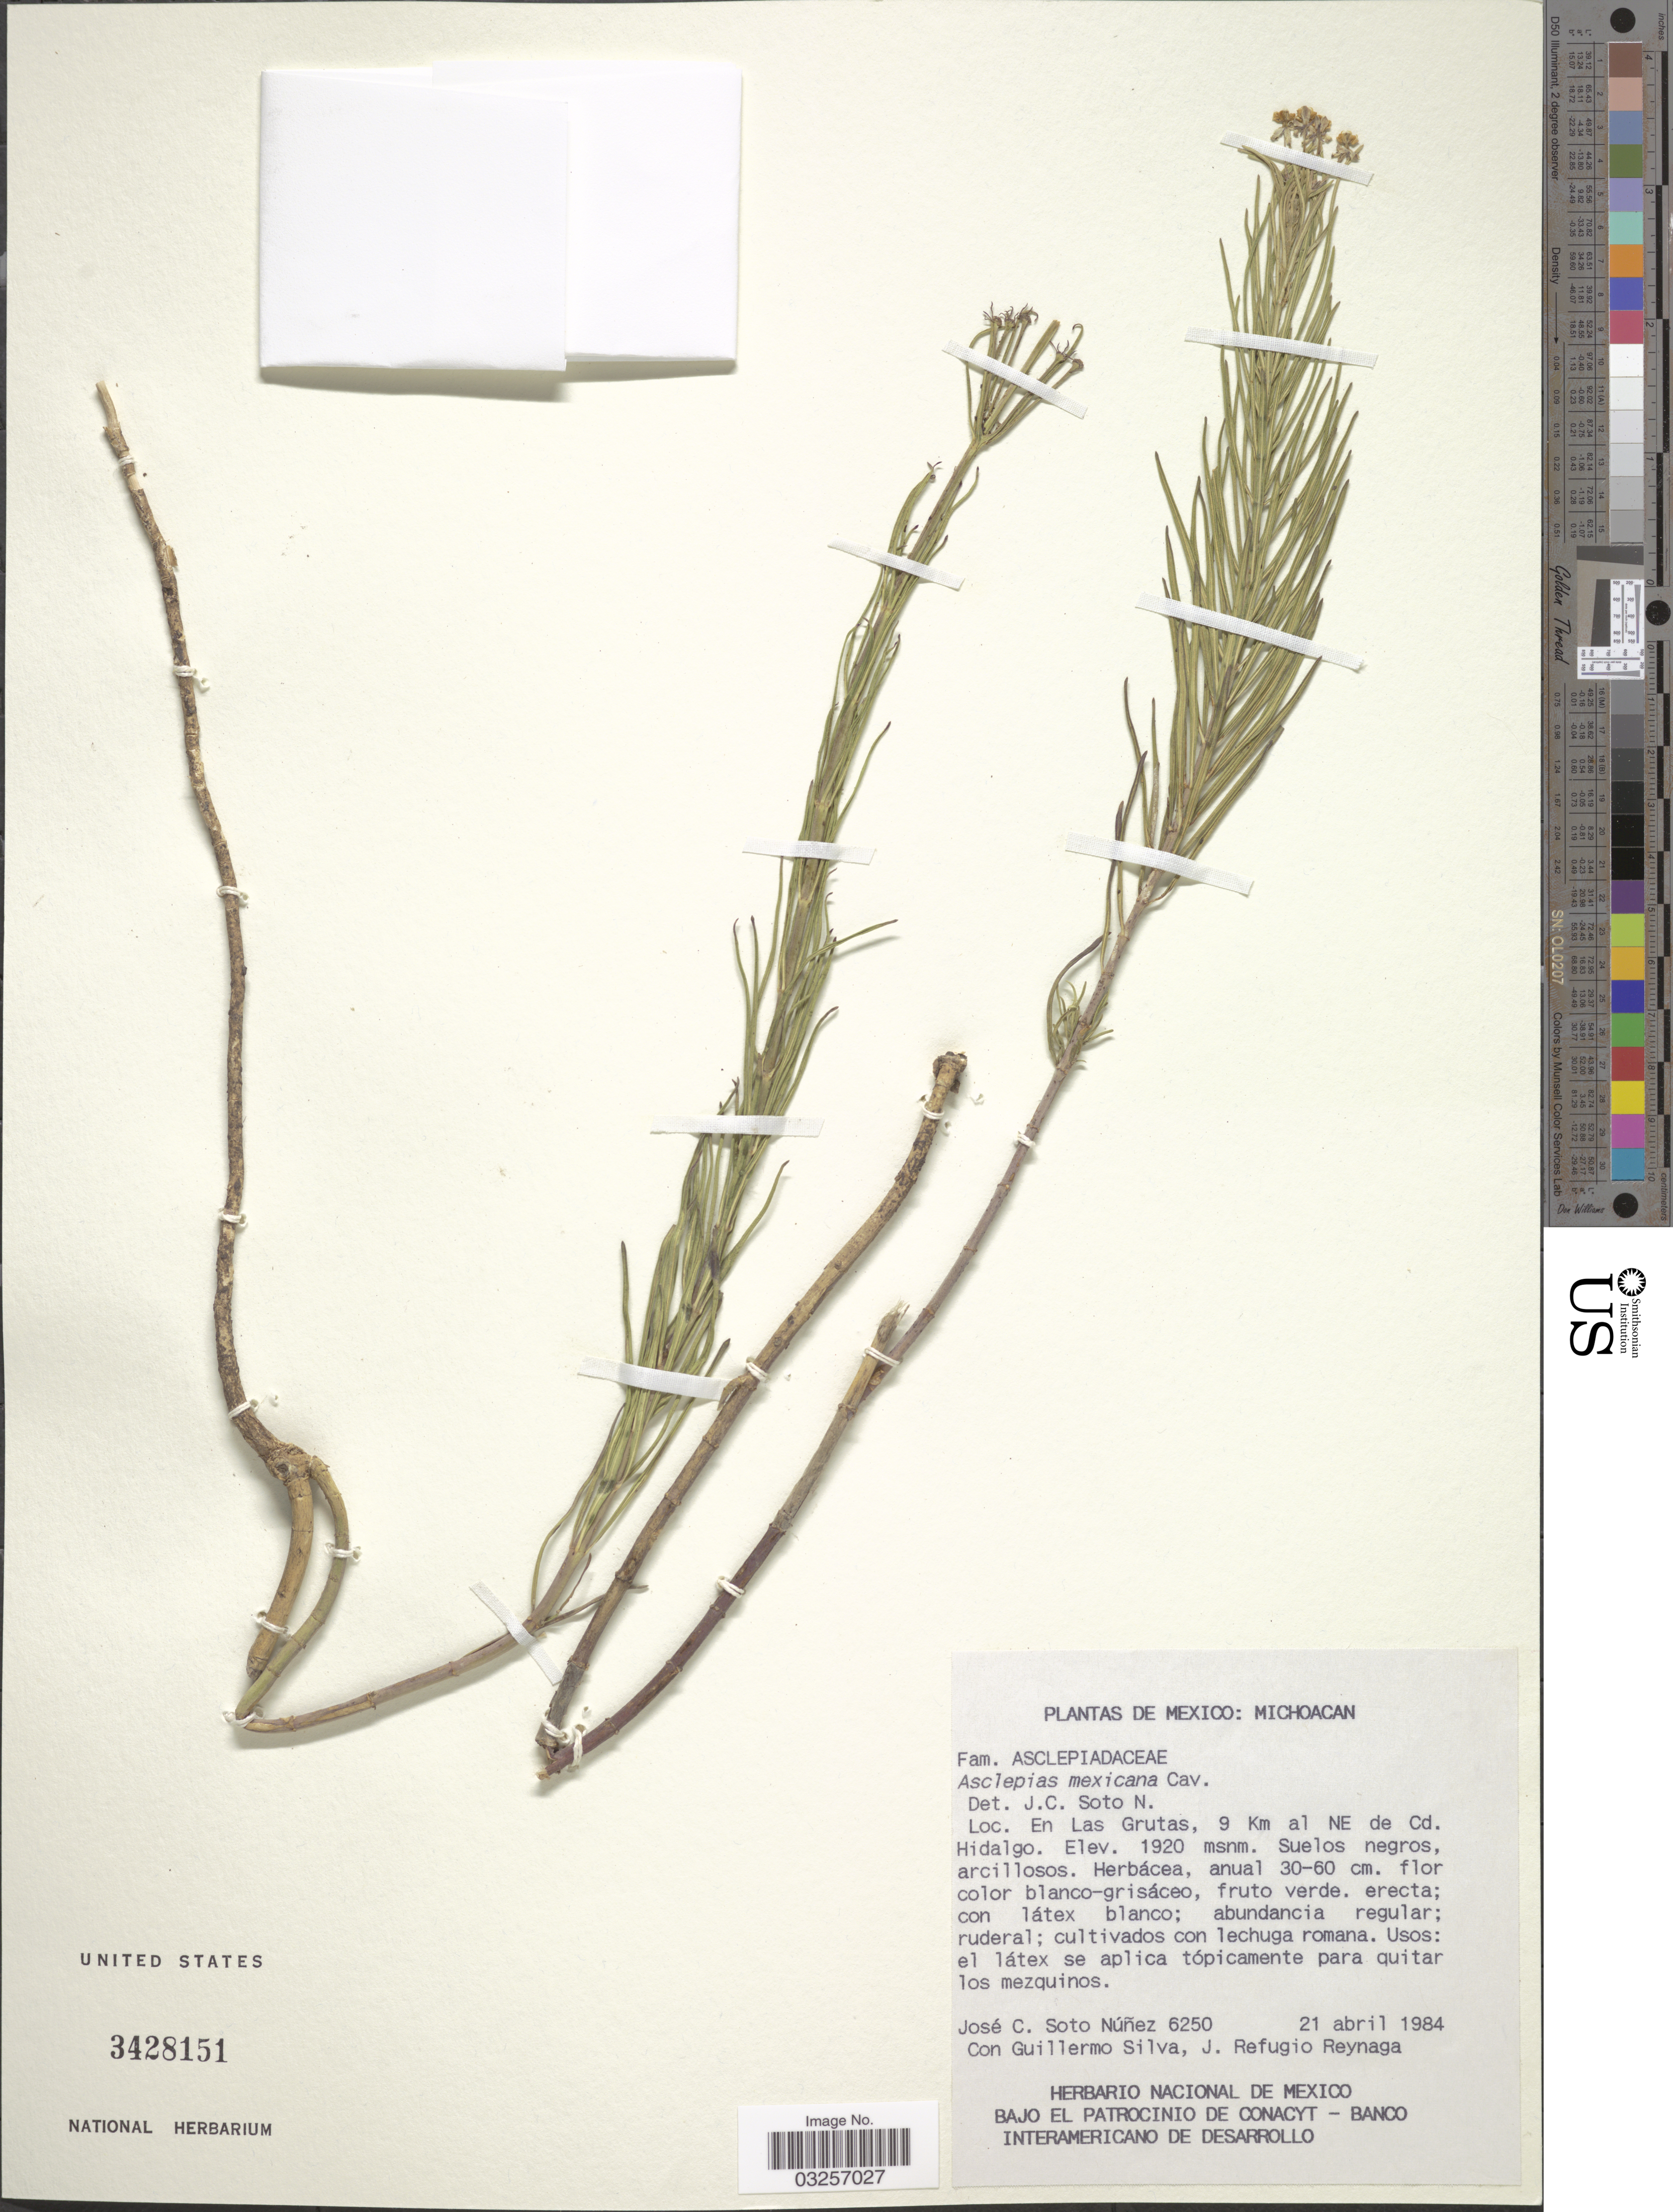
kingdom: Plantae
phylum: Tracheophyta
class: Magnoliopsida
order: Gentianales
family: Apocynaceae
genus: Asclepias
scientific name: Asclepias mexicana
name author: Cav.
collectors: J. Soto, G. Silva & J. Reynaga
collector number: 6250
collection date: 1984-04-21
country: Mexico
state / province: Michoacán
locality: En Las Grutas, 9 Km al NE de Cd. Hidalgo.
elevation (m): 1920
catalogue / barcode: US 3428151